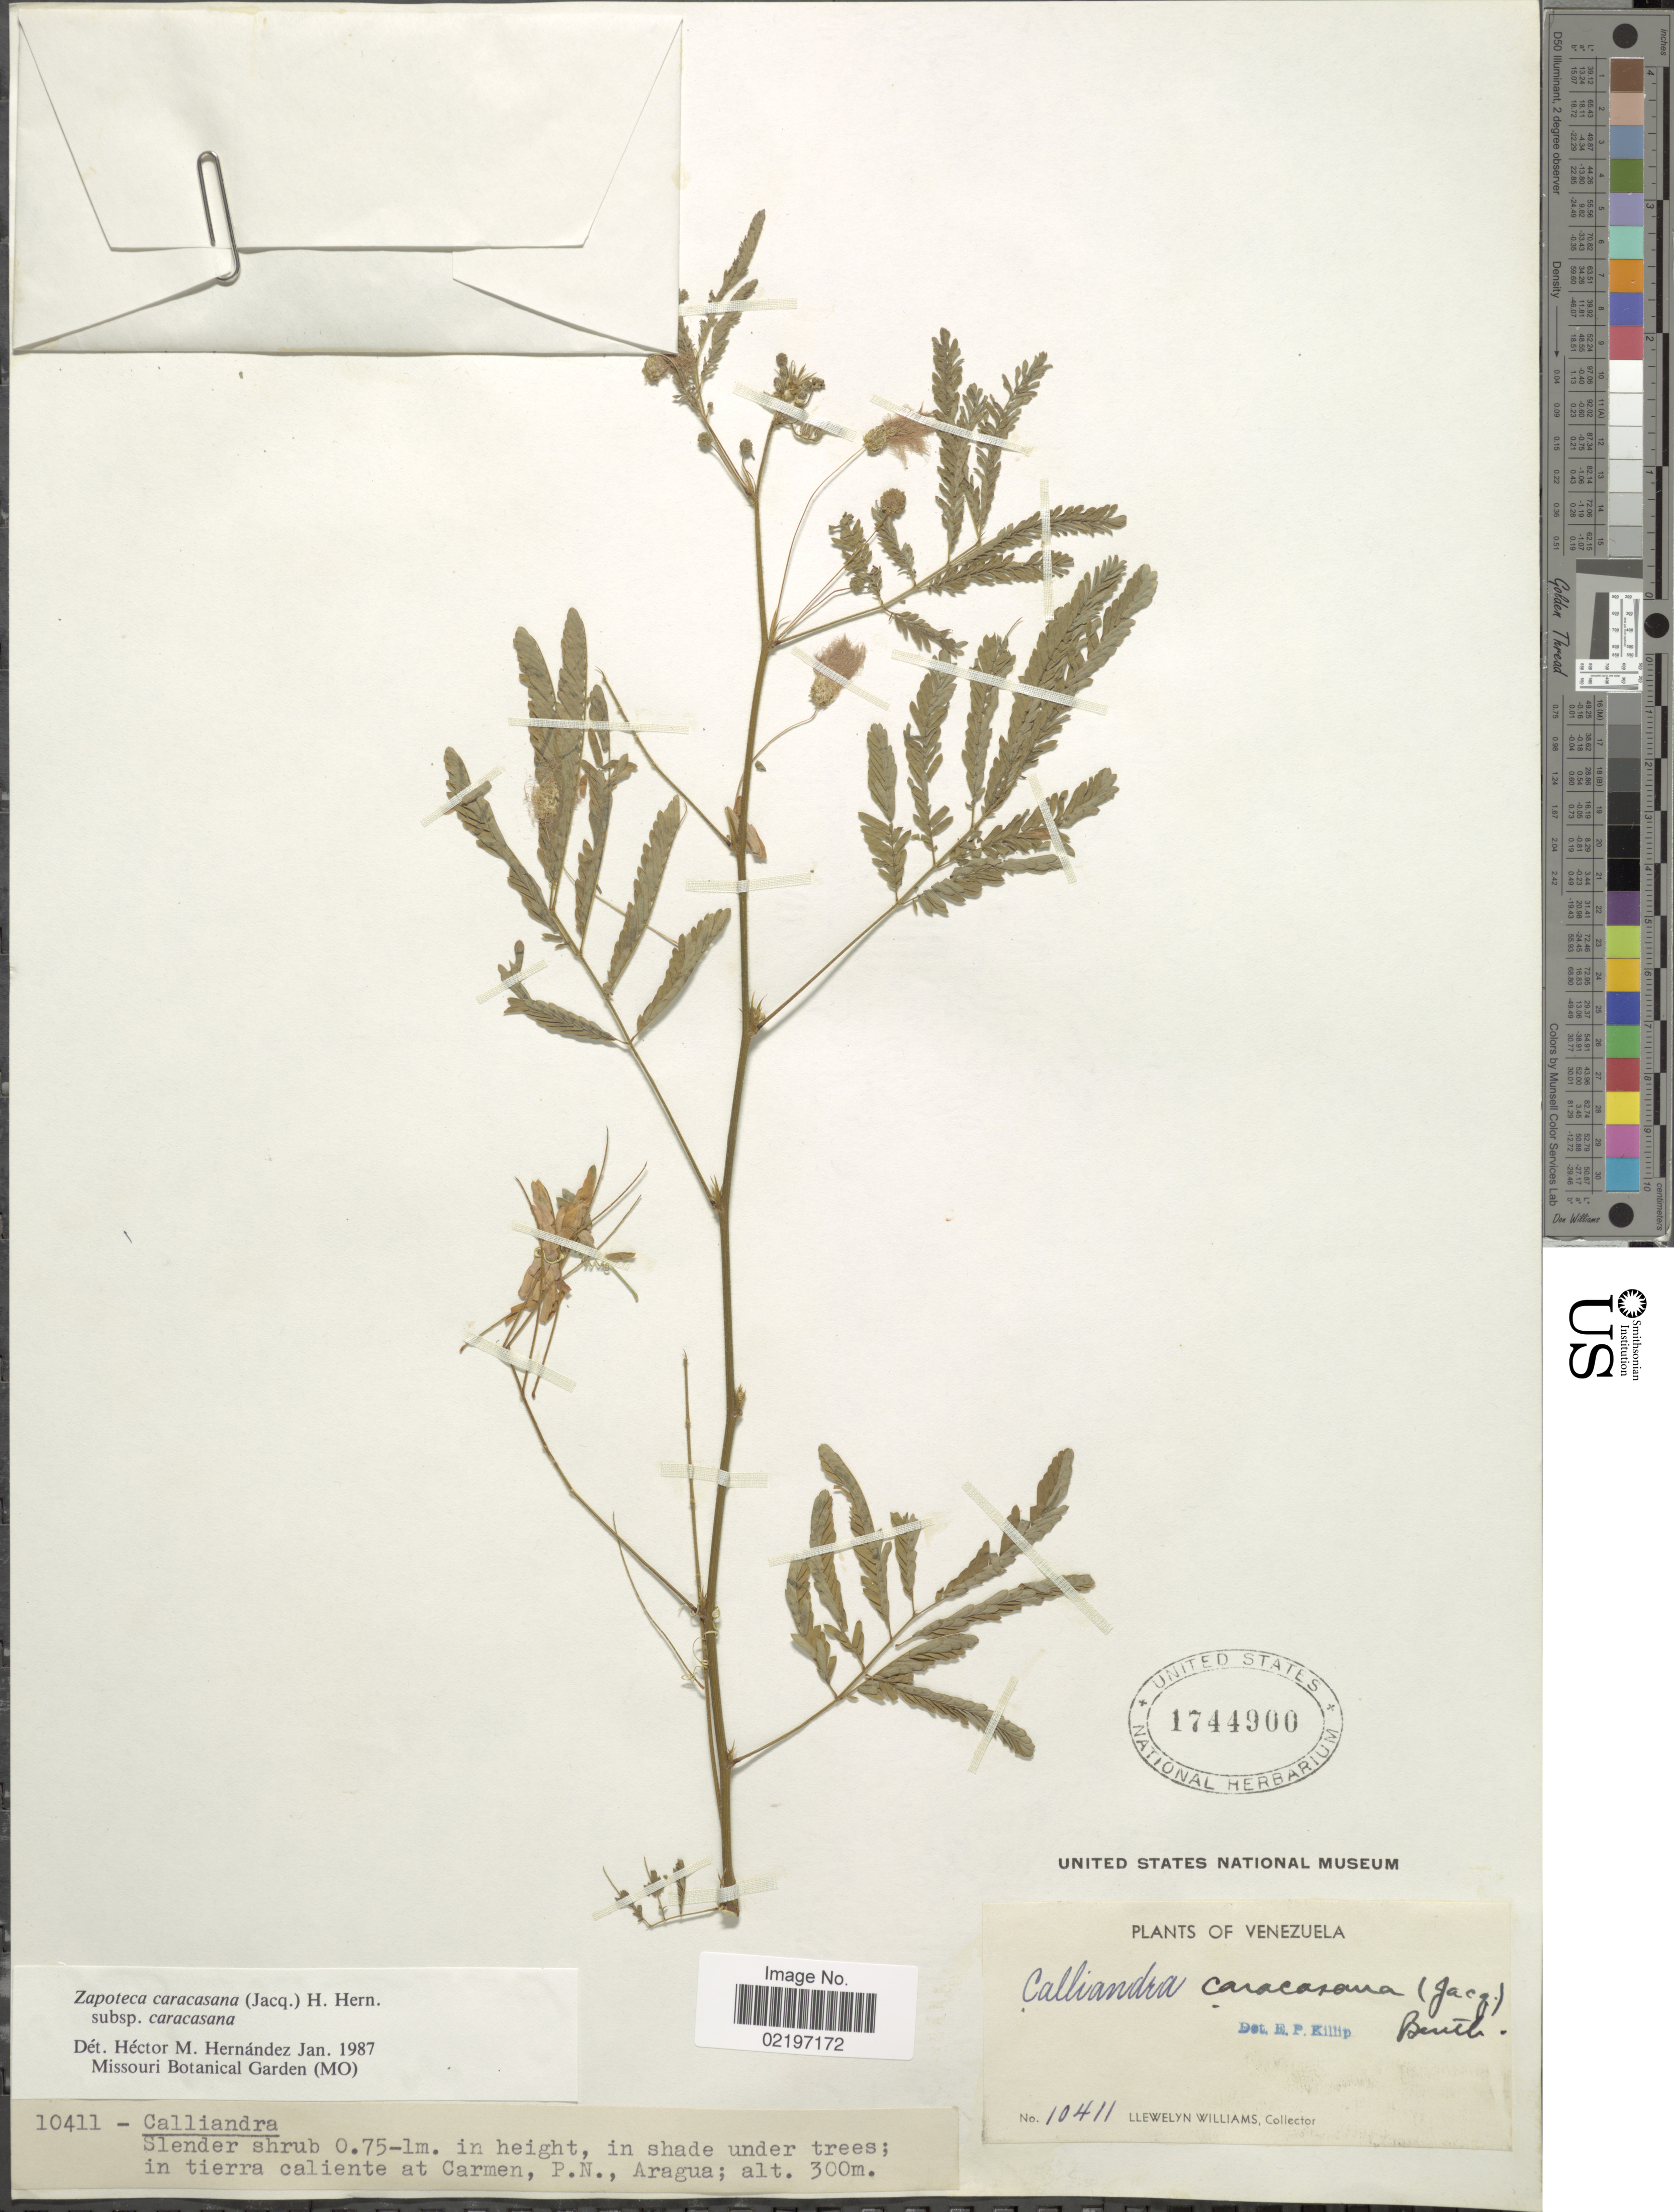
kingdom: Plantae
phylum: Tracheophyta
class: Magnoliopsida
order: Fabales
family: Fabaceae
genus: Zapoteca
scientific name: Zapoteca caracasana subsp. caracasana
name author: (Jacq.) H.M. Hern.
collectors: Ll. Williams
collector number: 10411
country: Venezuela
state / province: Aragua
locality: In tierra caliente at Carmen, P. N.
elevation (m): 300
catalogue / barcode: US 1744900